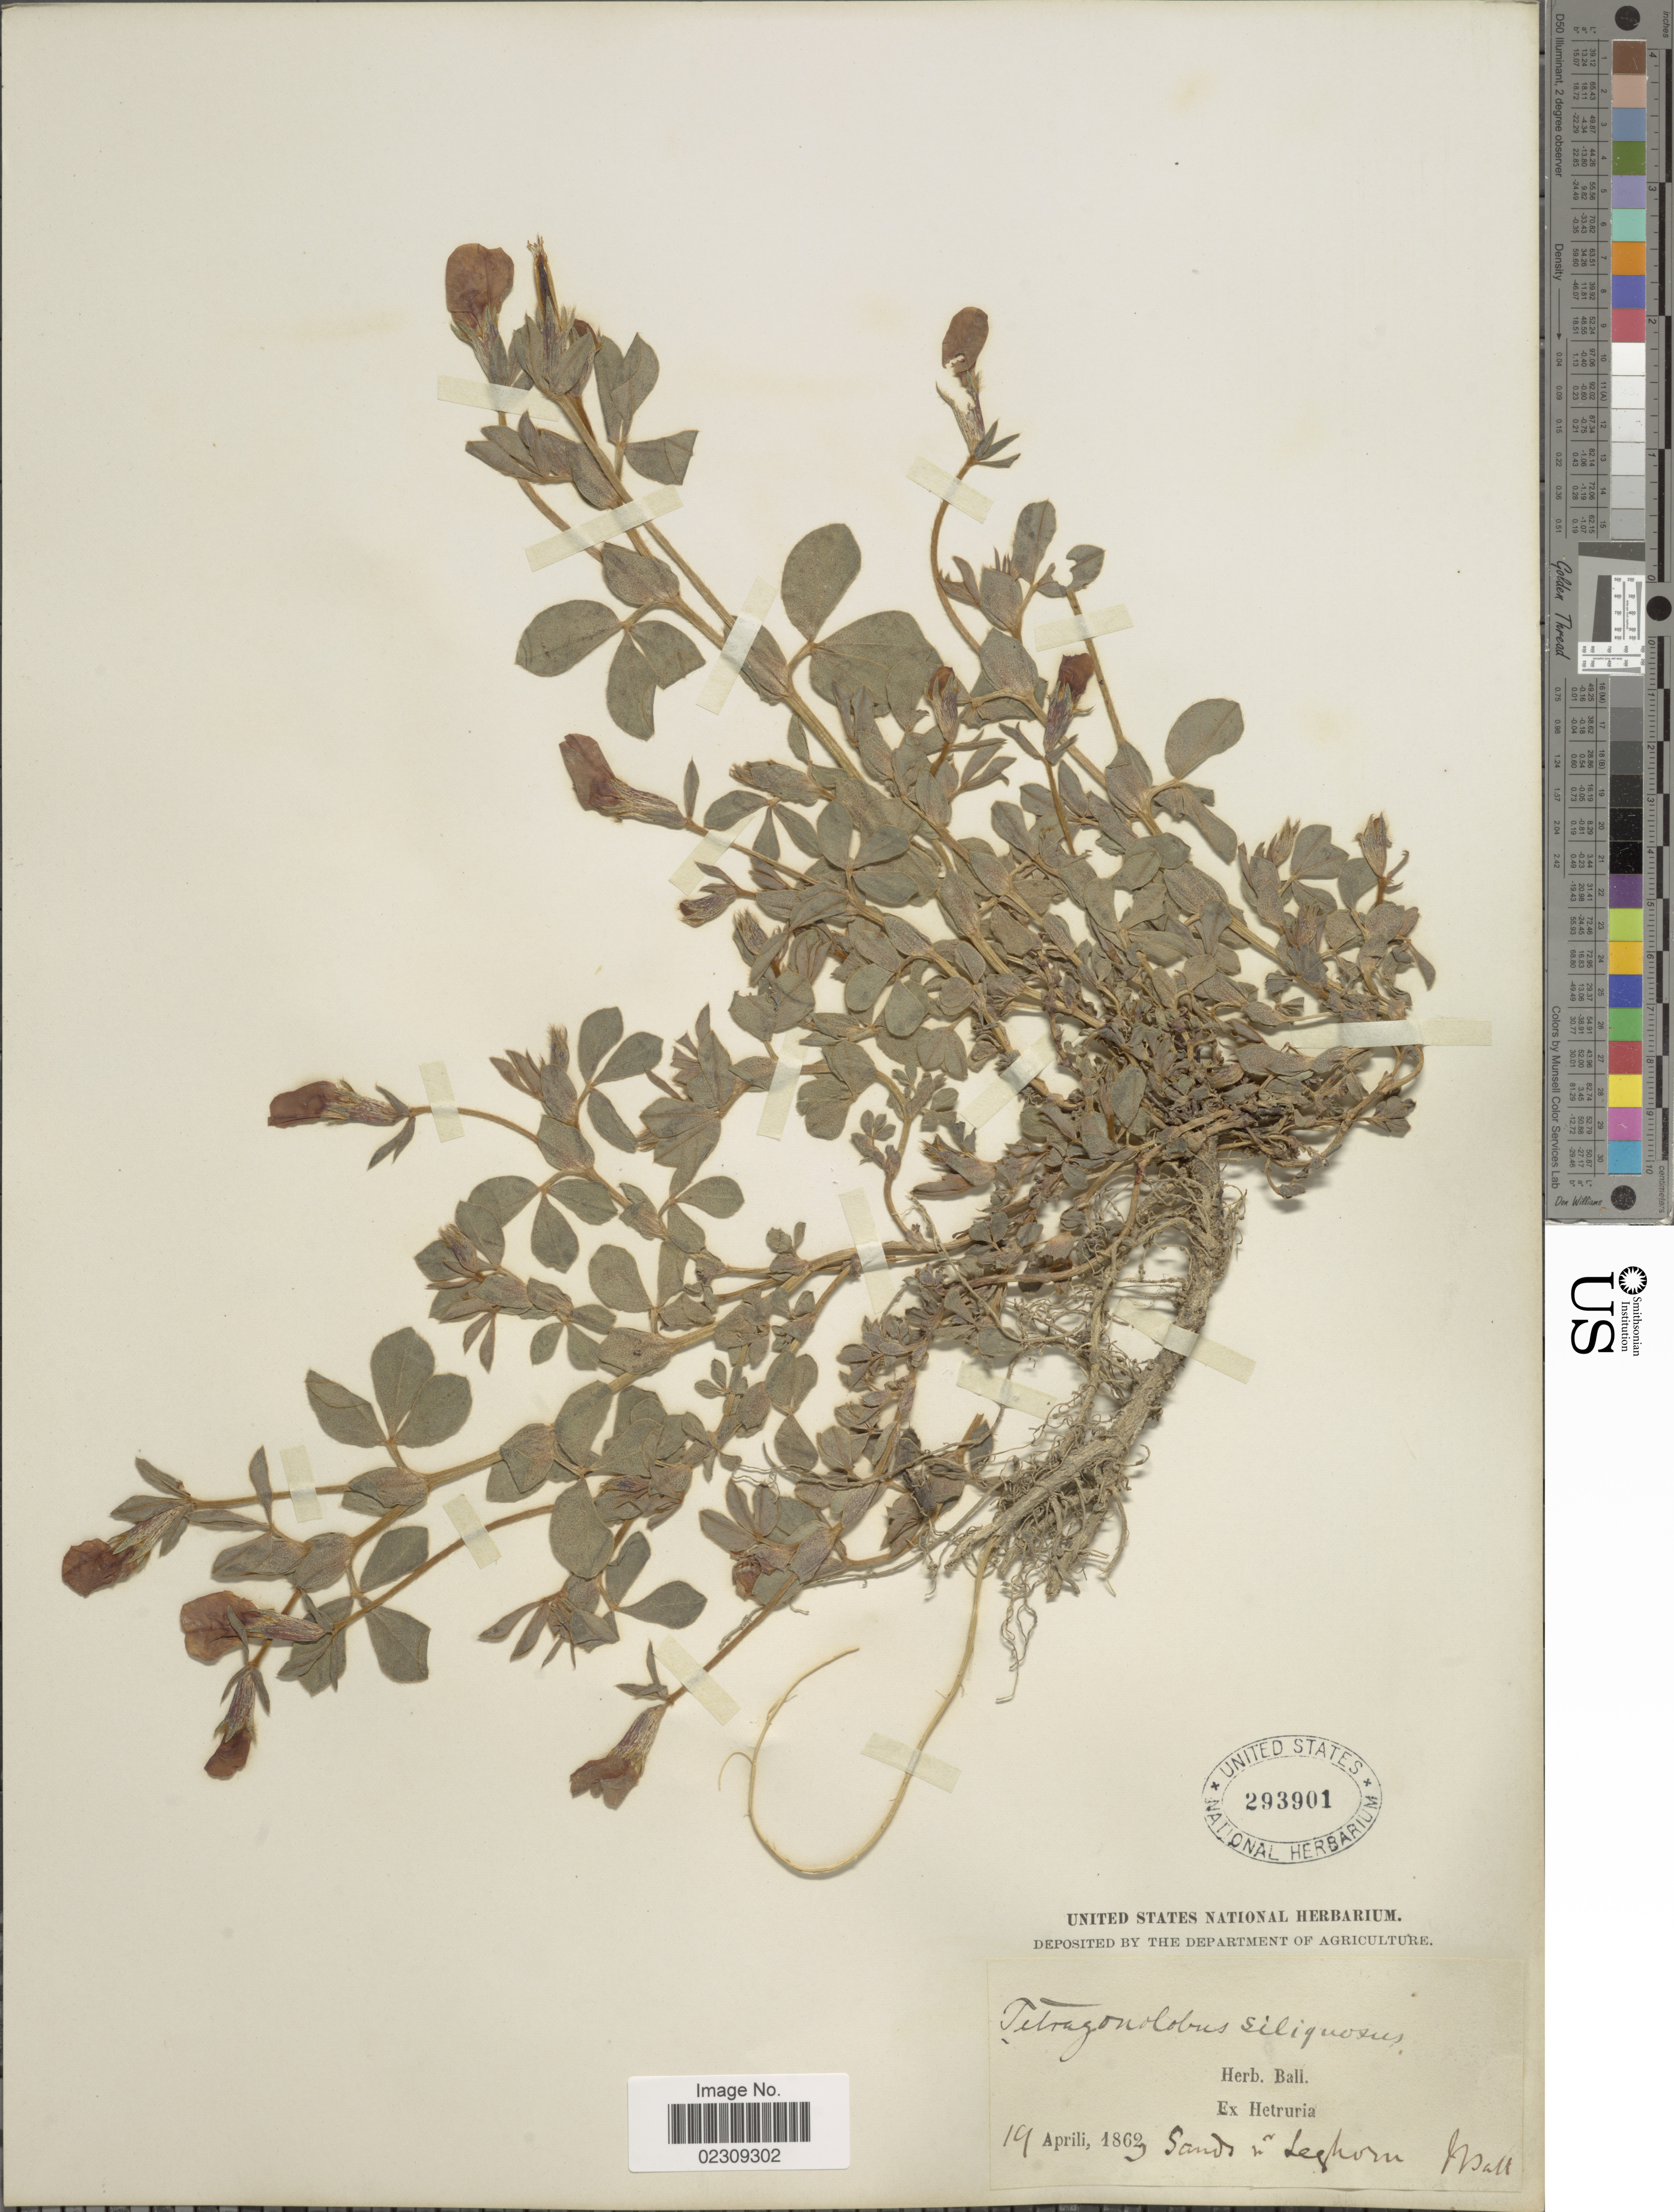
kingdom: Plantae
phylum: Tracheophyta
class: Magnoliopsida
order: Fabales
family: Fabaceae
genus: Tetragonolobus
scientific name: Tetragonolobus siliquosus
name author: Roth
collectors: J. Ball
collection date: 1862-04-14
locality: Hetruria, Sands in Leghorn [illegible text]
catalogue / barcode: US 293901